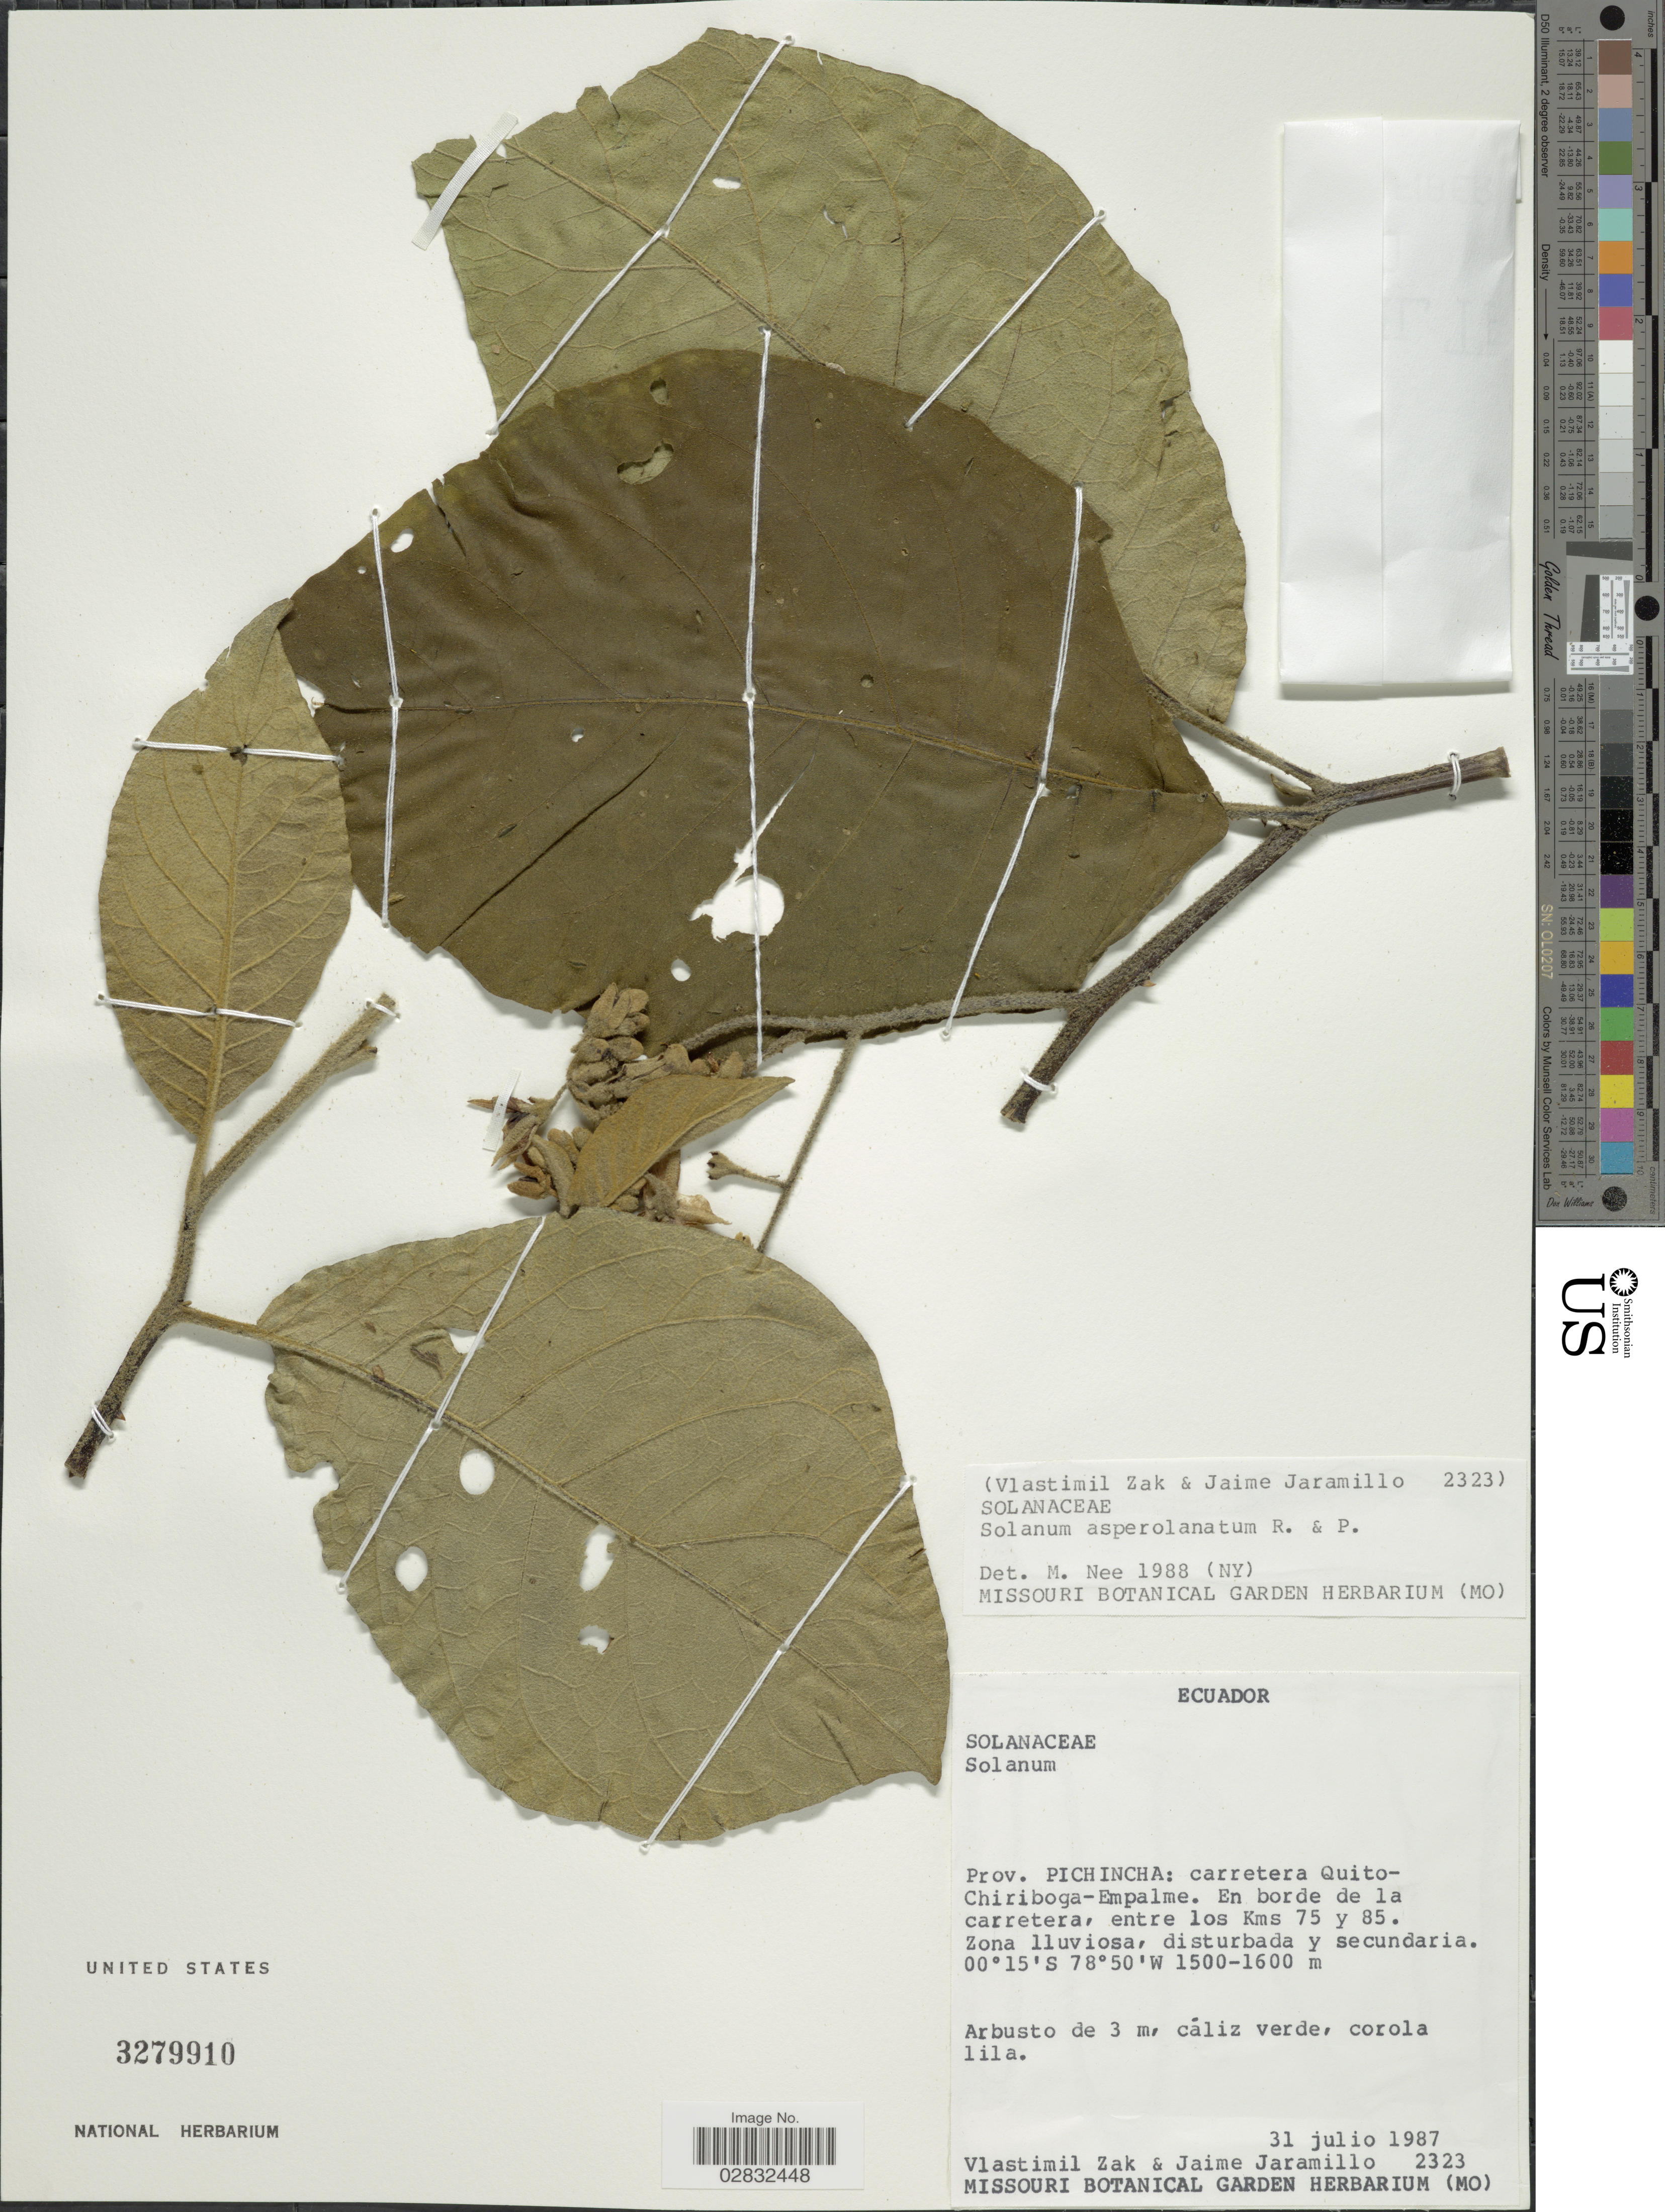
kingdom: Plantae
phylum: Tracheophyta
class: Magnoliopsida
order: Solanales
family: Solanaceae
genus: Solanum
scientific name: Solanum asperolatum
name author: Ruiz & Pav.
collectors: V. Zak & J. Jaramillo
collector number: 2323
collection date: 1987-07-31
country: Ecuador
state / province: Pichincha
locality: Prov. Pichincha: carretera Quito-Chiriboga-Empalme, En borde de la carretera, entre los Kms 75 y 85 Zona lluviosa.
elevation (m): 1500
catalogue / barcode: US 3279910